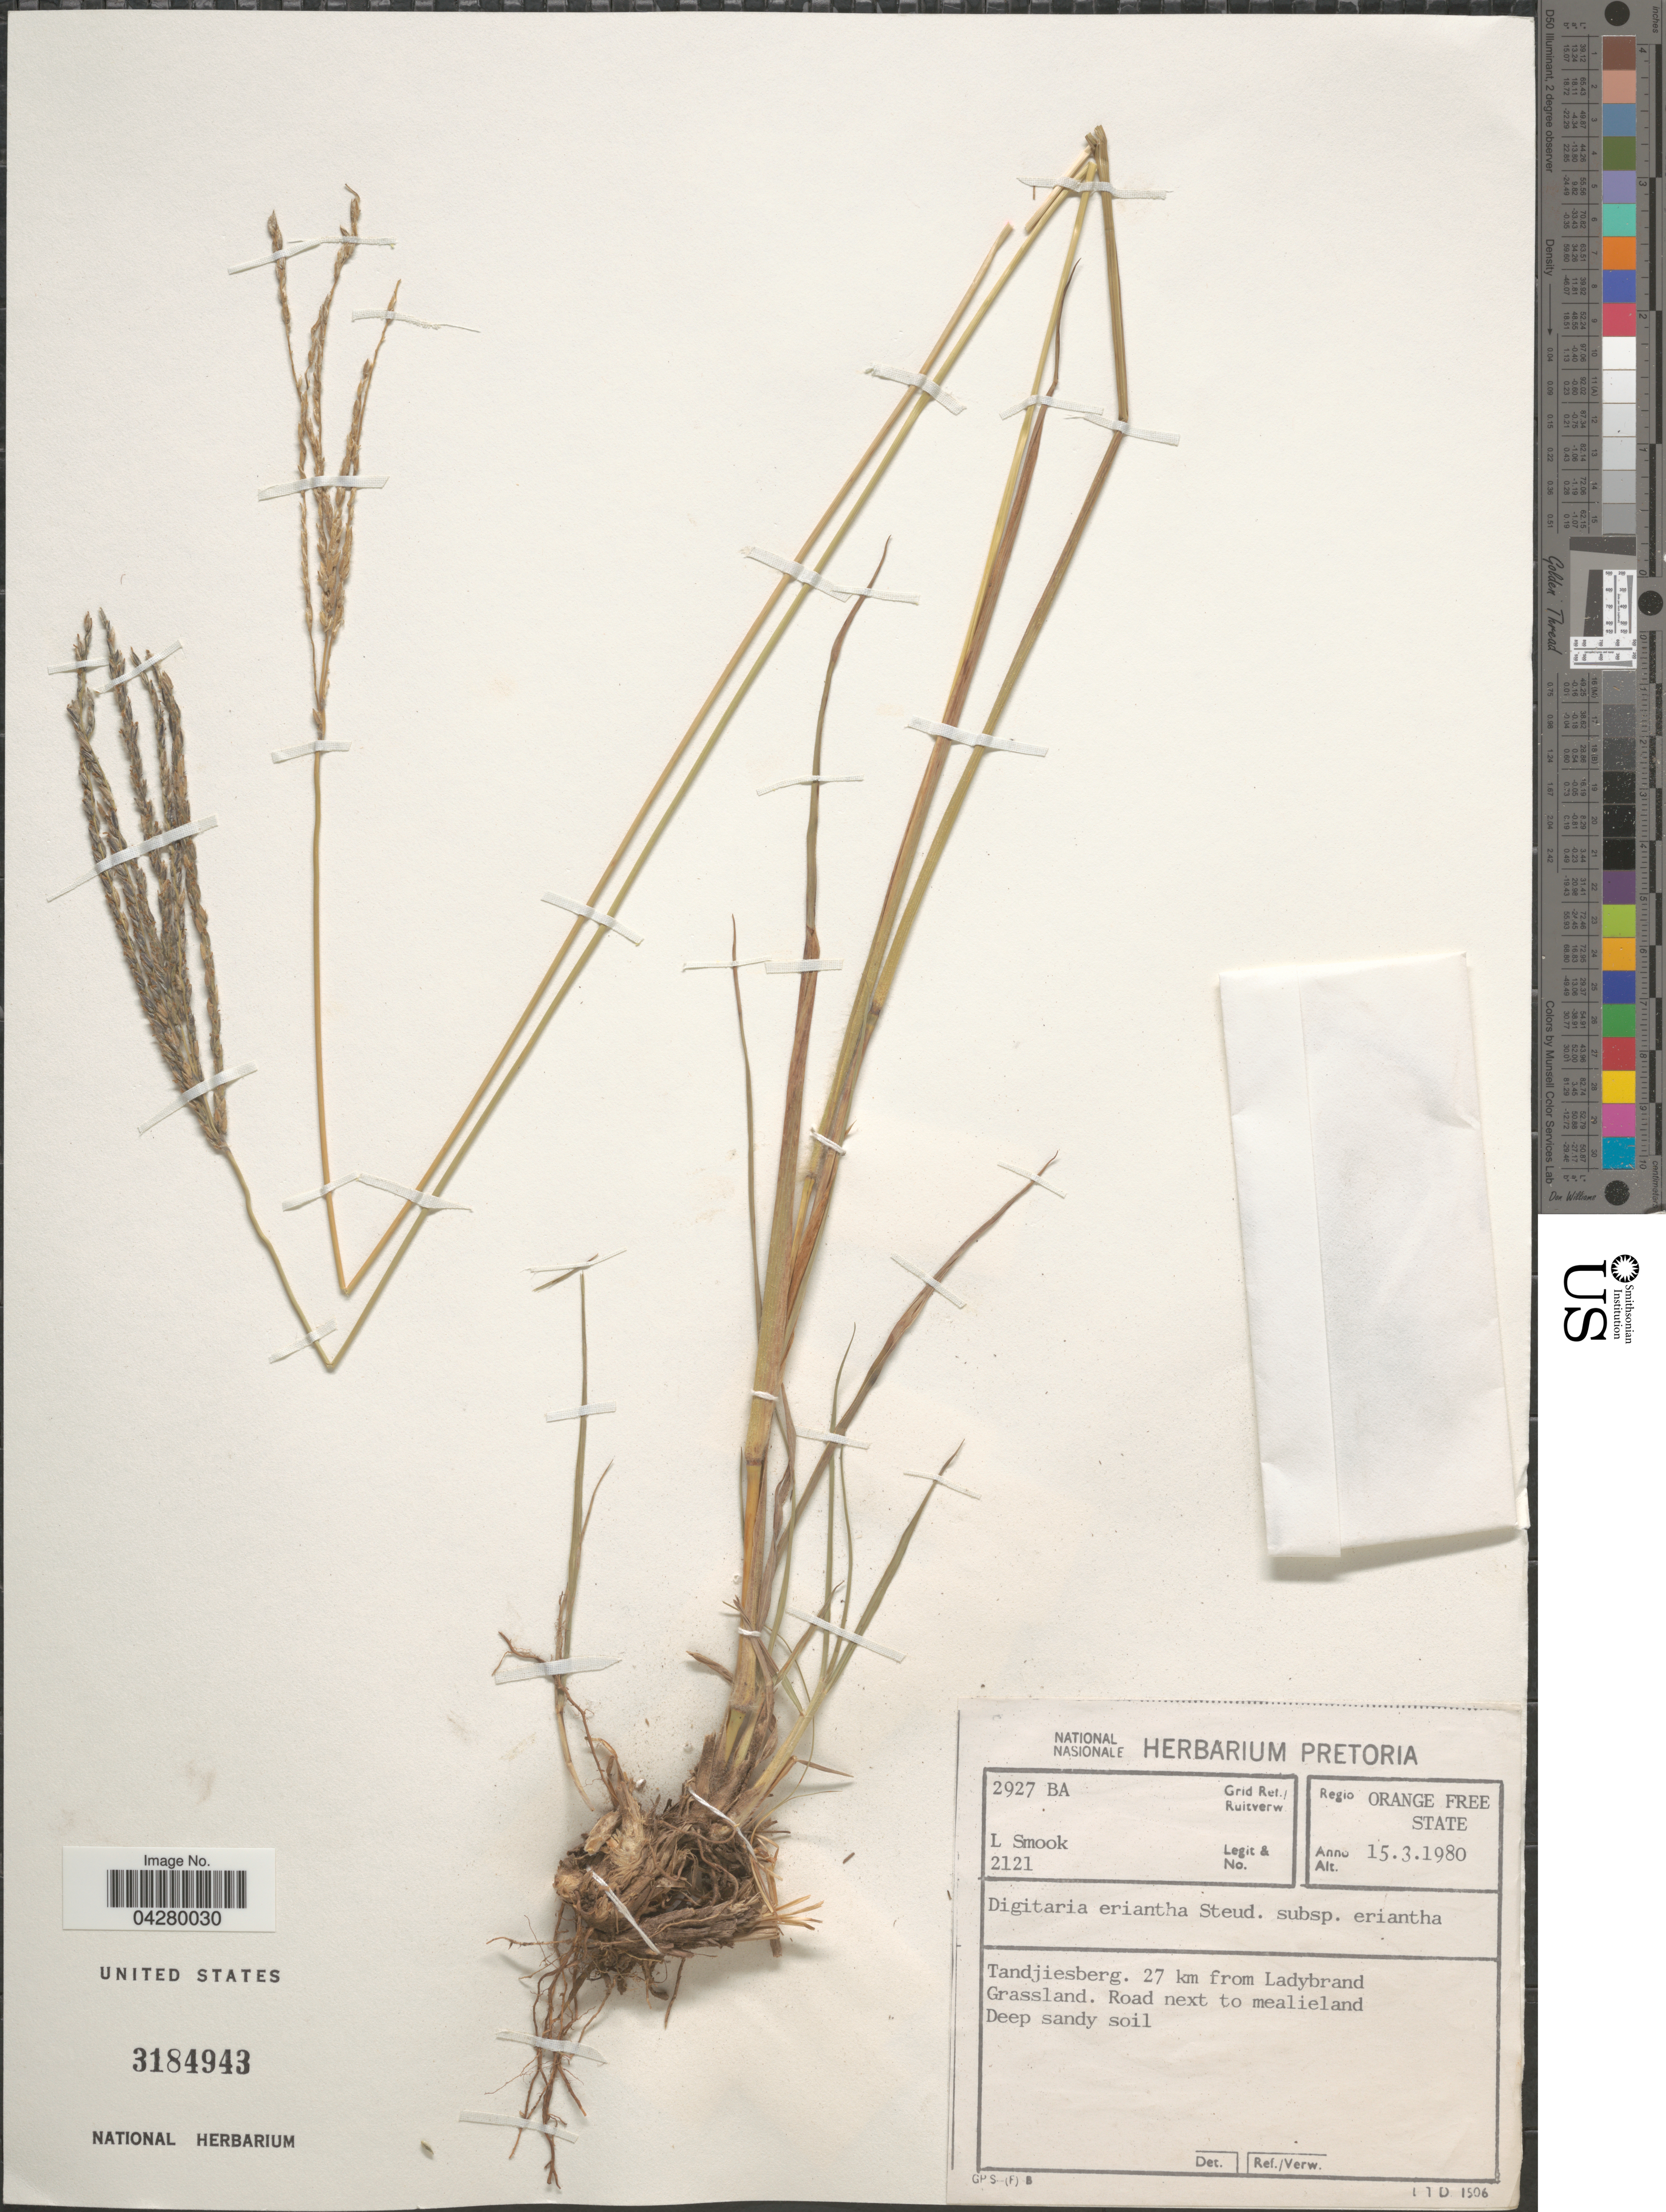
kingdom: Plantae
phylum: Tracheophyta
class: Liliopsida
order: Poales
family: Poaceae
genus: Digitaria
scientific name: Digitaria eriantha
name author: Steud.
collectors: L. Smook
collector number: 2121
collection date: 1980-03-15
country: South Africa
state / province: Free State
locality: Grid Ref./ Ruitverw. 2927 BA. Regio Orange Free State. Tandjiesberg. 27 km from Ladybrand Grassland. Road next to mealieland.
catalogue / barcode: US 3184943